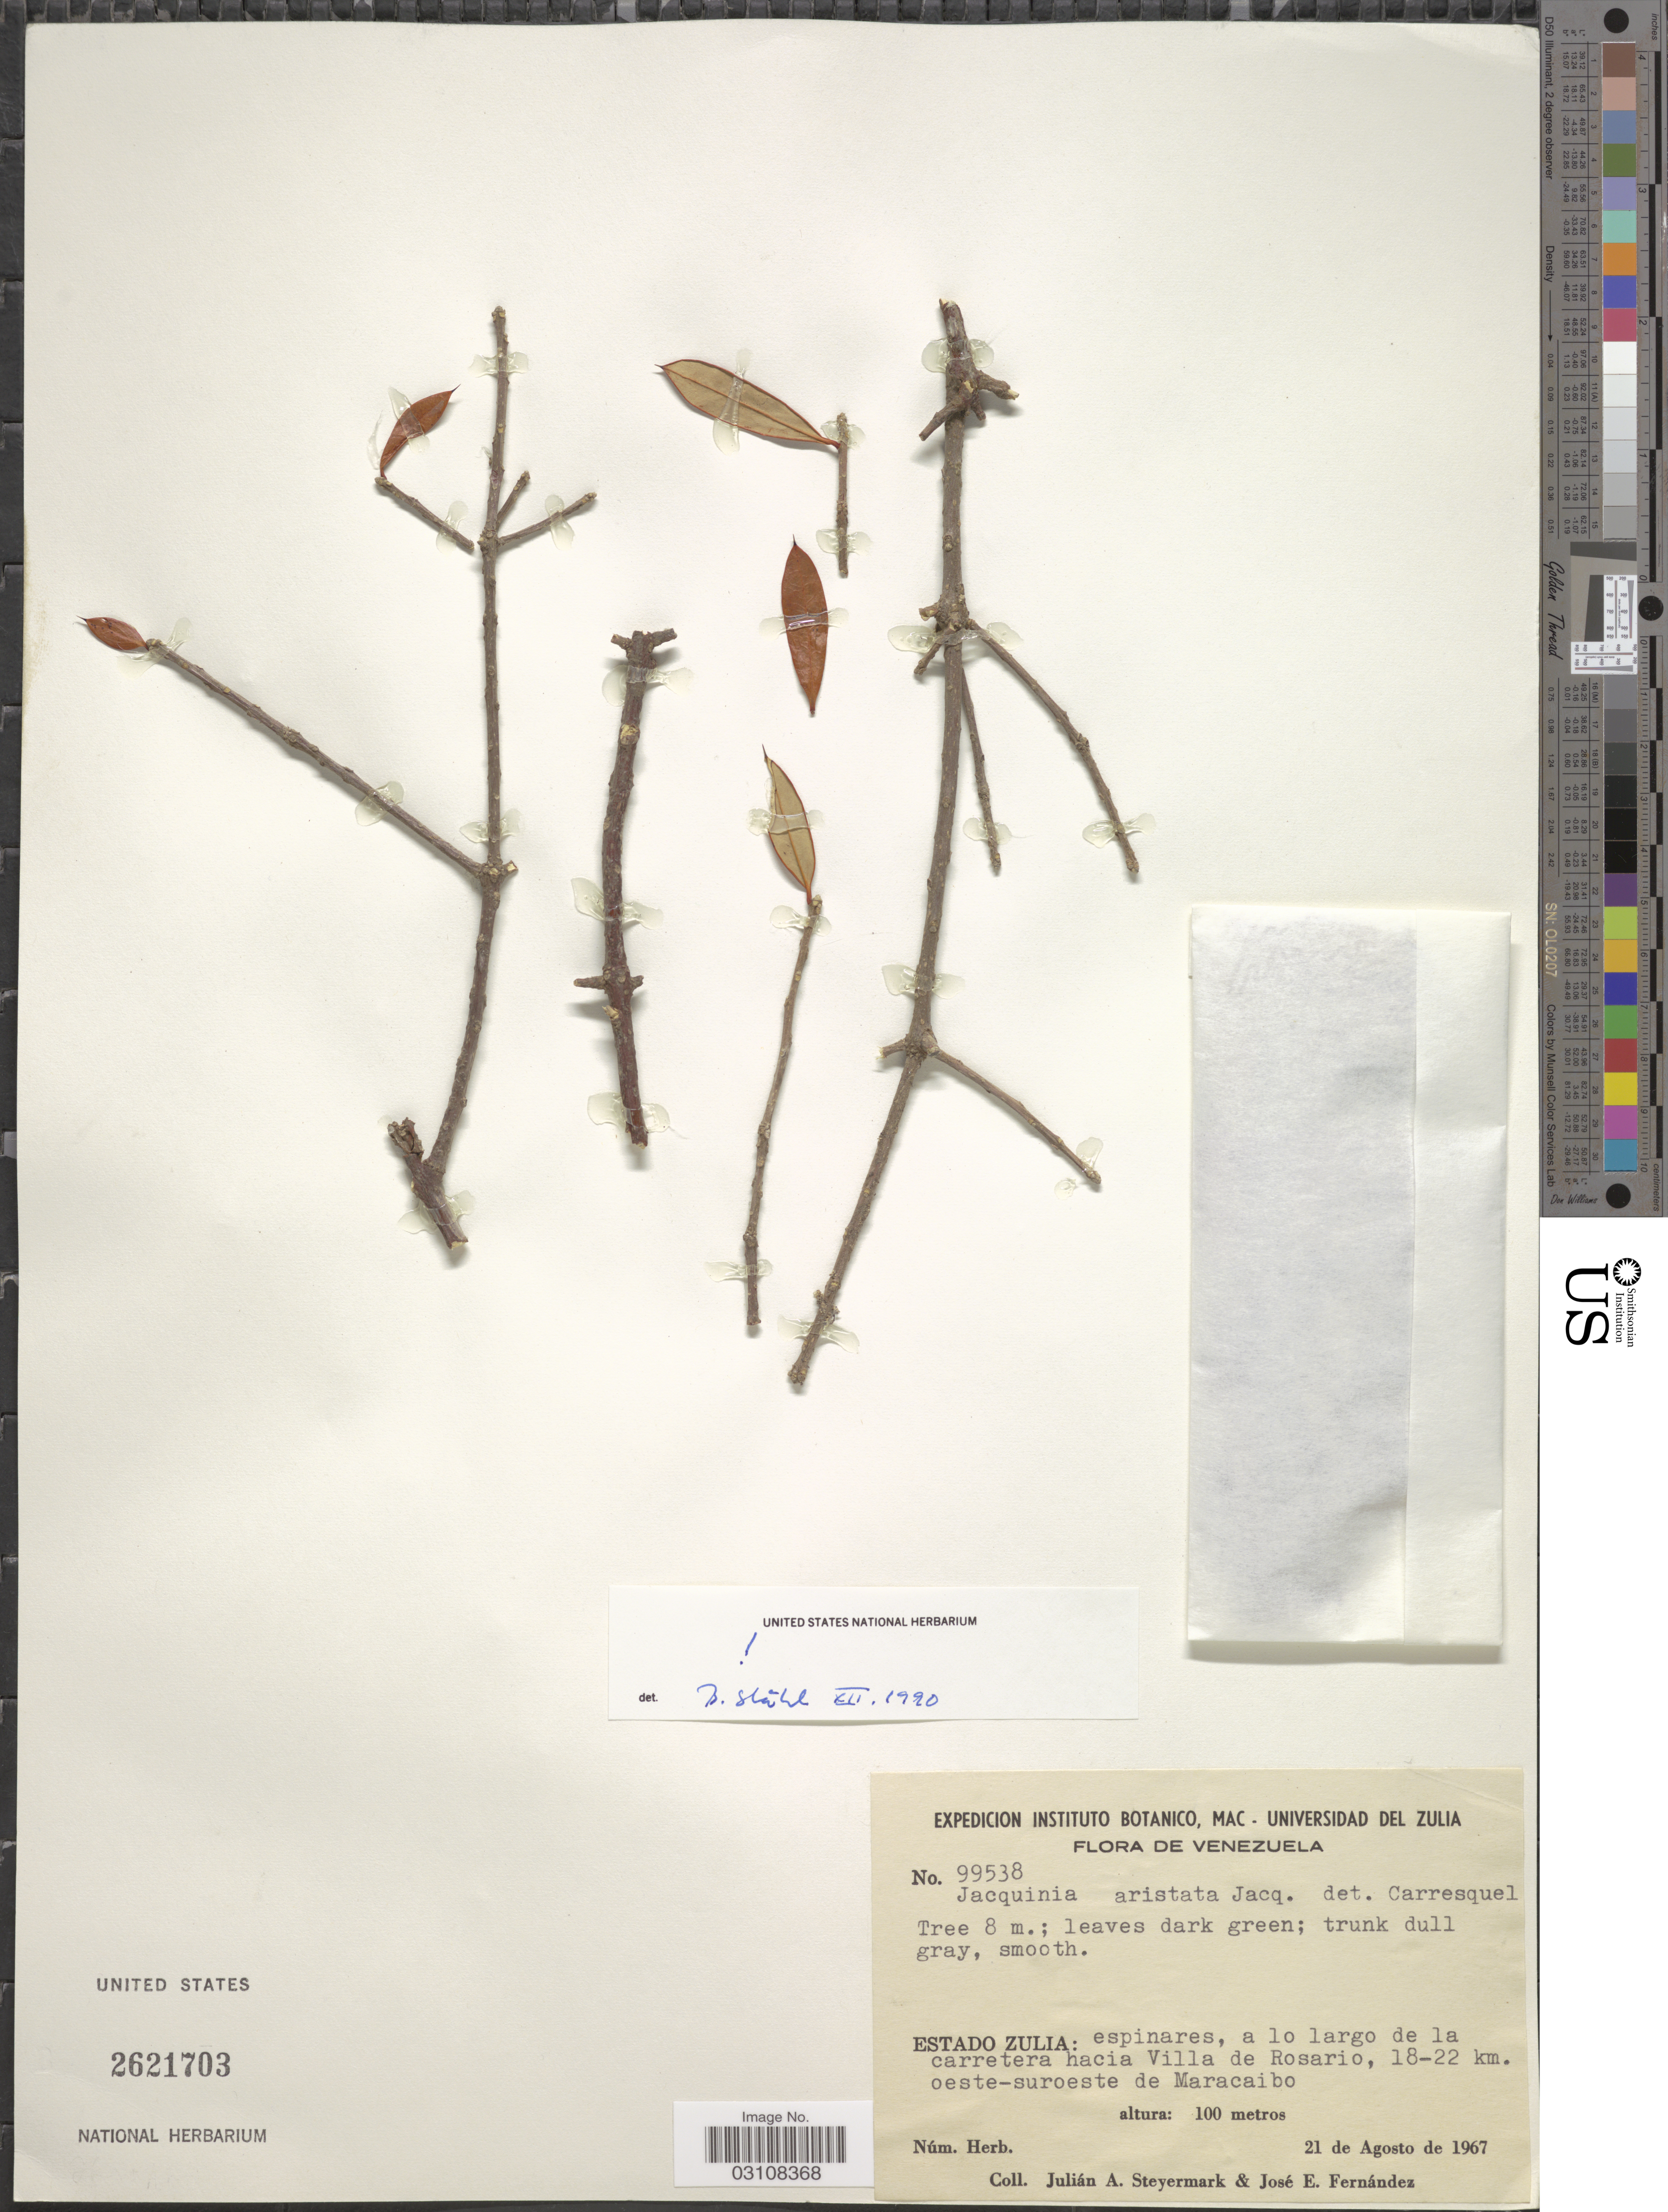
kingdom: Plantae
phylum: Tracheophyta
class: Magnoliopsida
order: Ericales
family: Primulaceae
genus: Bonellia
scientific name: Bonellia frutescens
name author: (Mill.) B. Ståhl & Källersjö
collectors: J. Steyermark & J. Fernández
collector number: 99538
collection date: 1967-08-21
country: Venezuela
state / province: Zulia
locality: Espinares, a lo largo de la carretera hacia Villa de Rosario, 18-22. oeste-suroeste de Maracaibo.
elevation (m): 100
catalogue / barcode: US 2621703